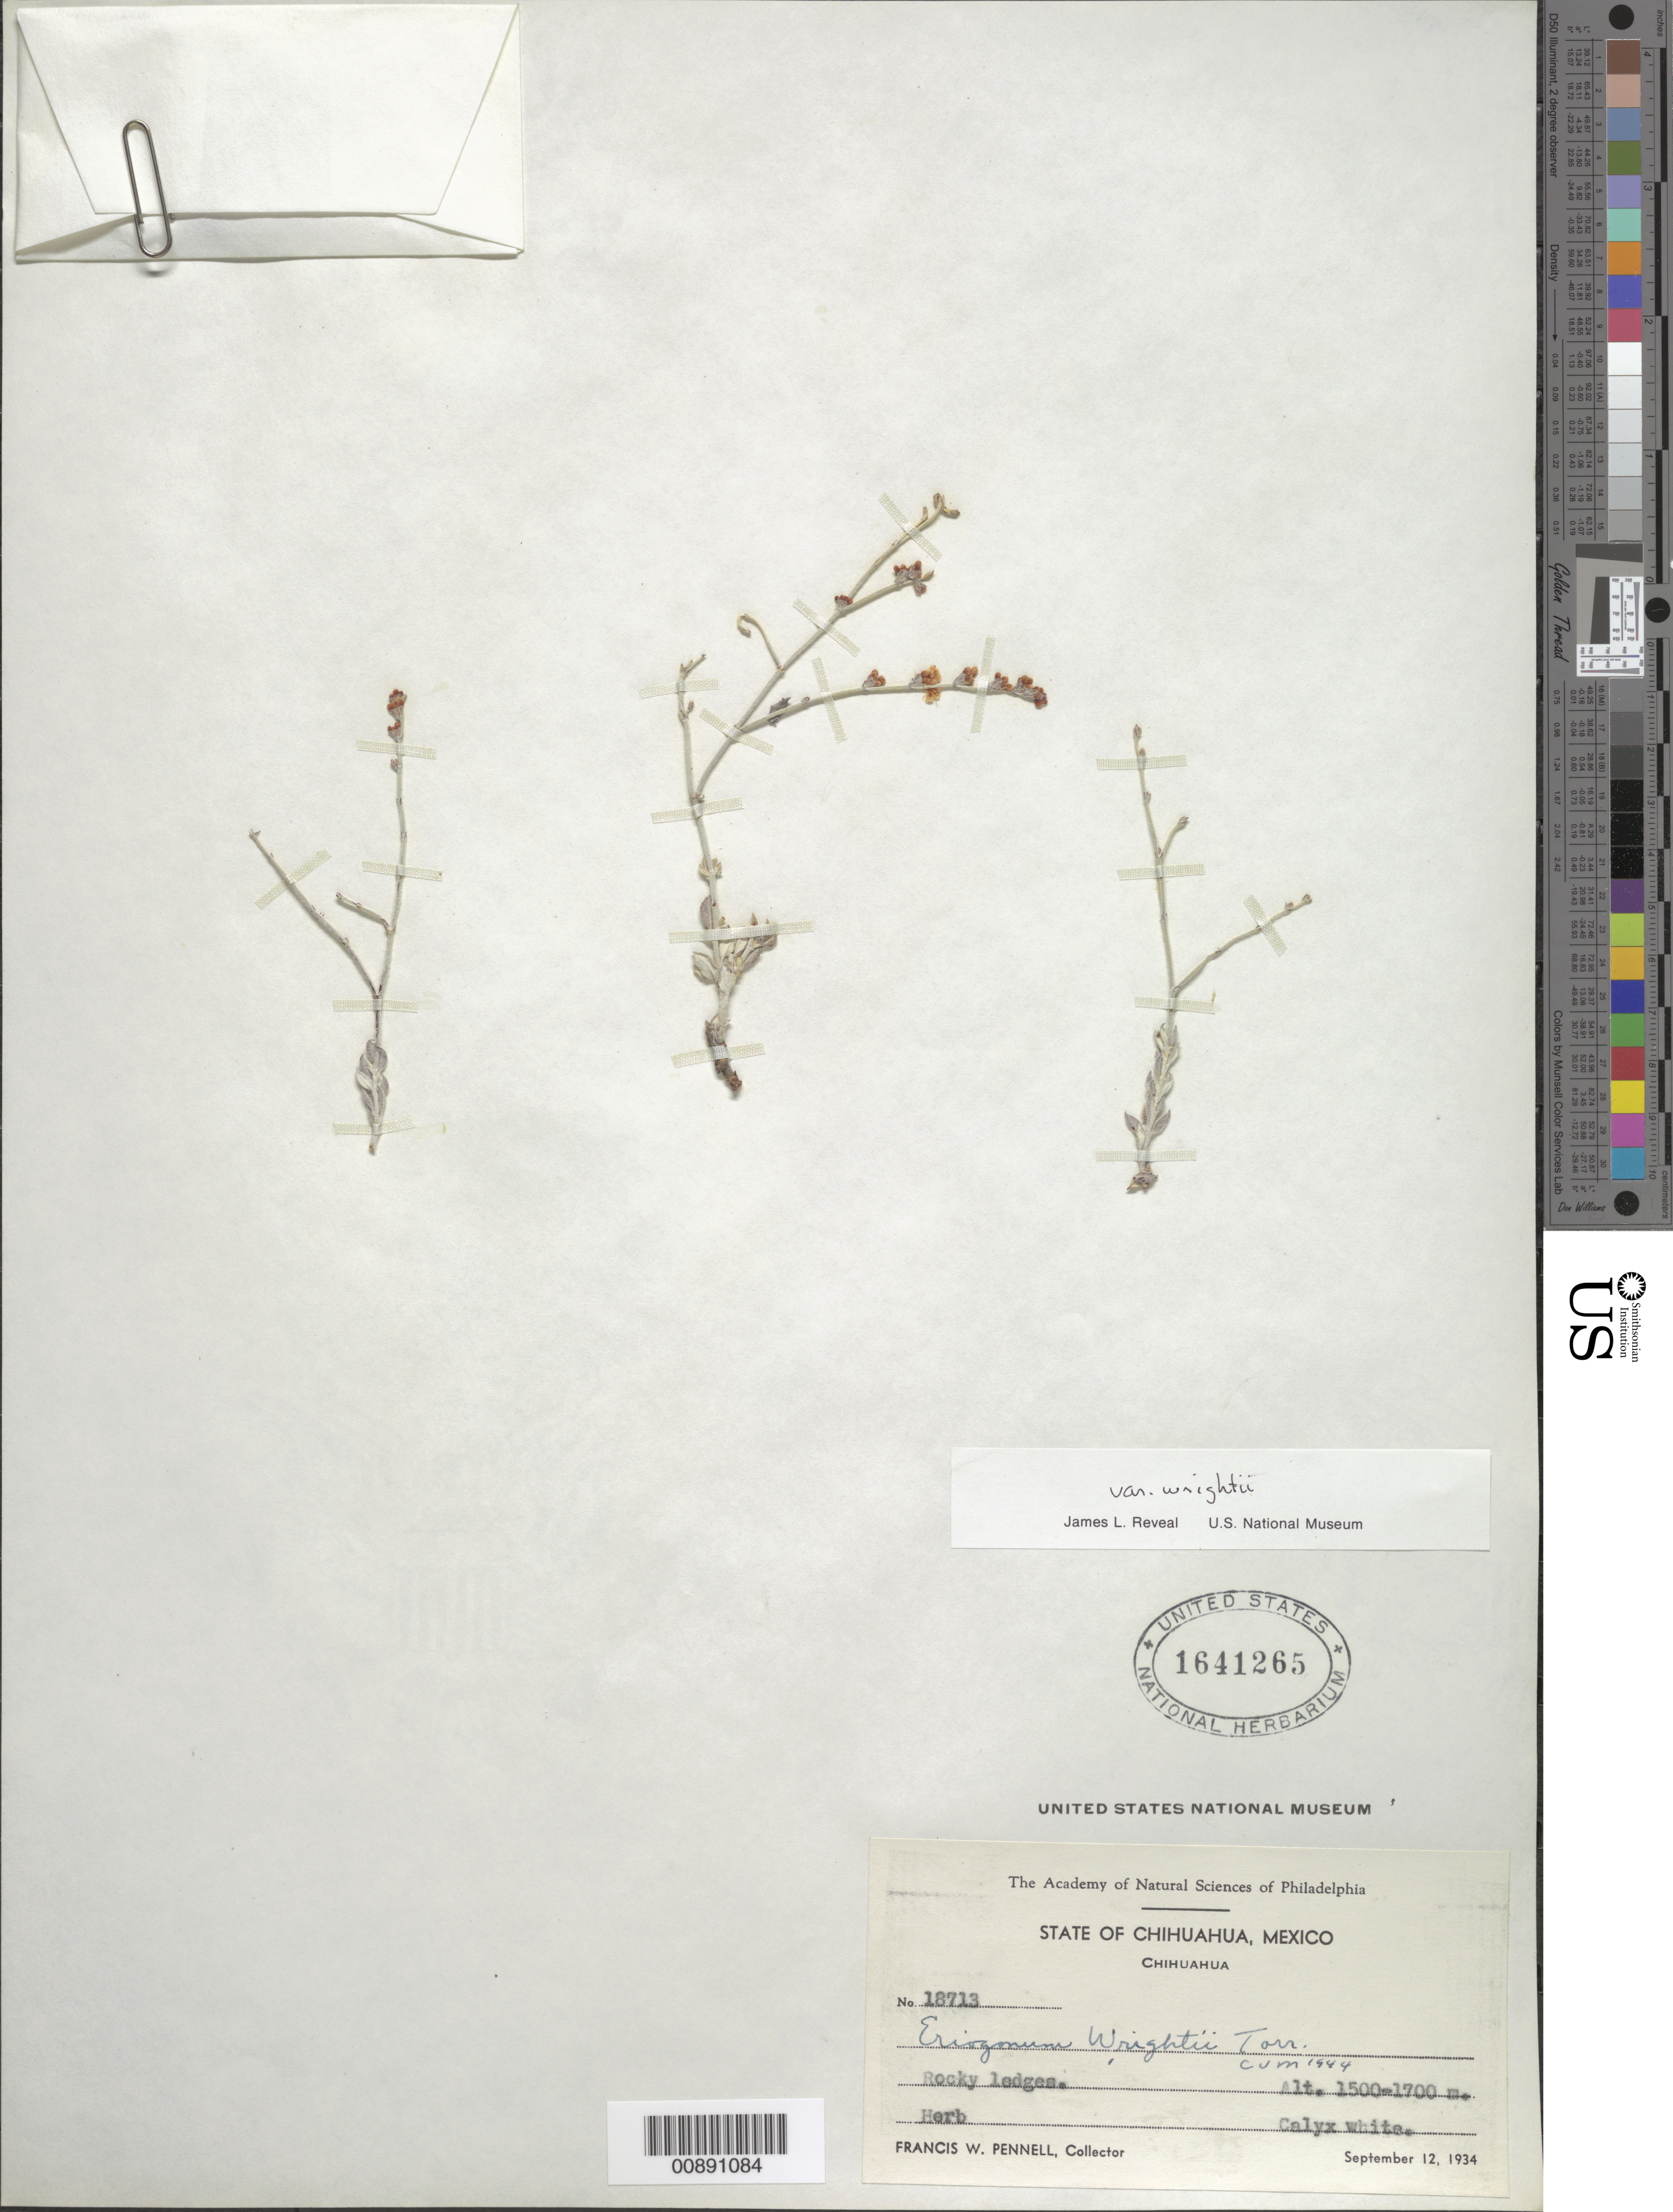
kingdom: Plantae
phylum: Tracheophyta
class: Magnoliopsida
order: Caryophyllales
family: Polygonaceae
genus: Eriogonum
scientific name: Eriogonum wrightii var. wrightii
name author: Torr. ex Benth.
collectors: F. W. Pennell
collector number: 18713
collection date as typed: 12 Sep 1934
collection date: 1934-09-12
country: Mexico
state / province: Chihuahua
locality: Chihuahua.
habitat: Rocky ledges.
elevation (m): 1700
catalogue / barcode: US 1641265